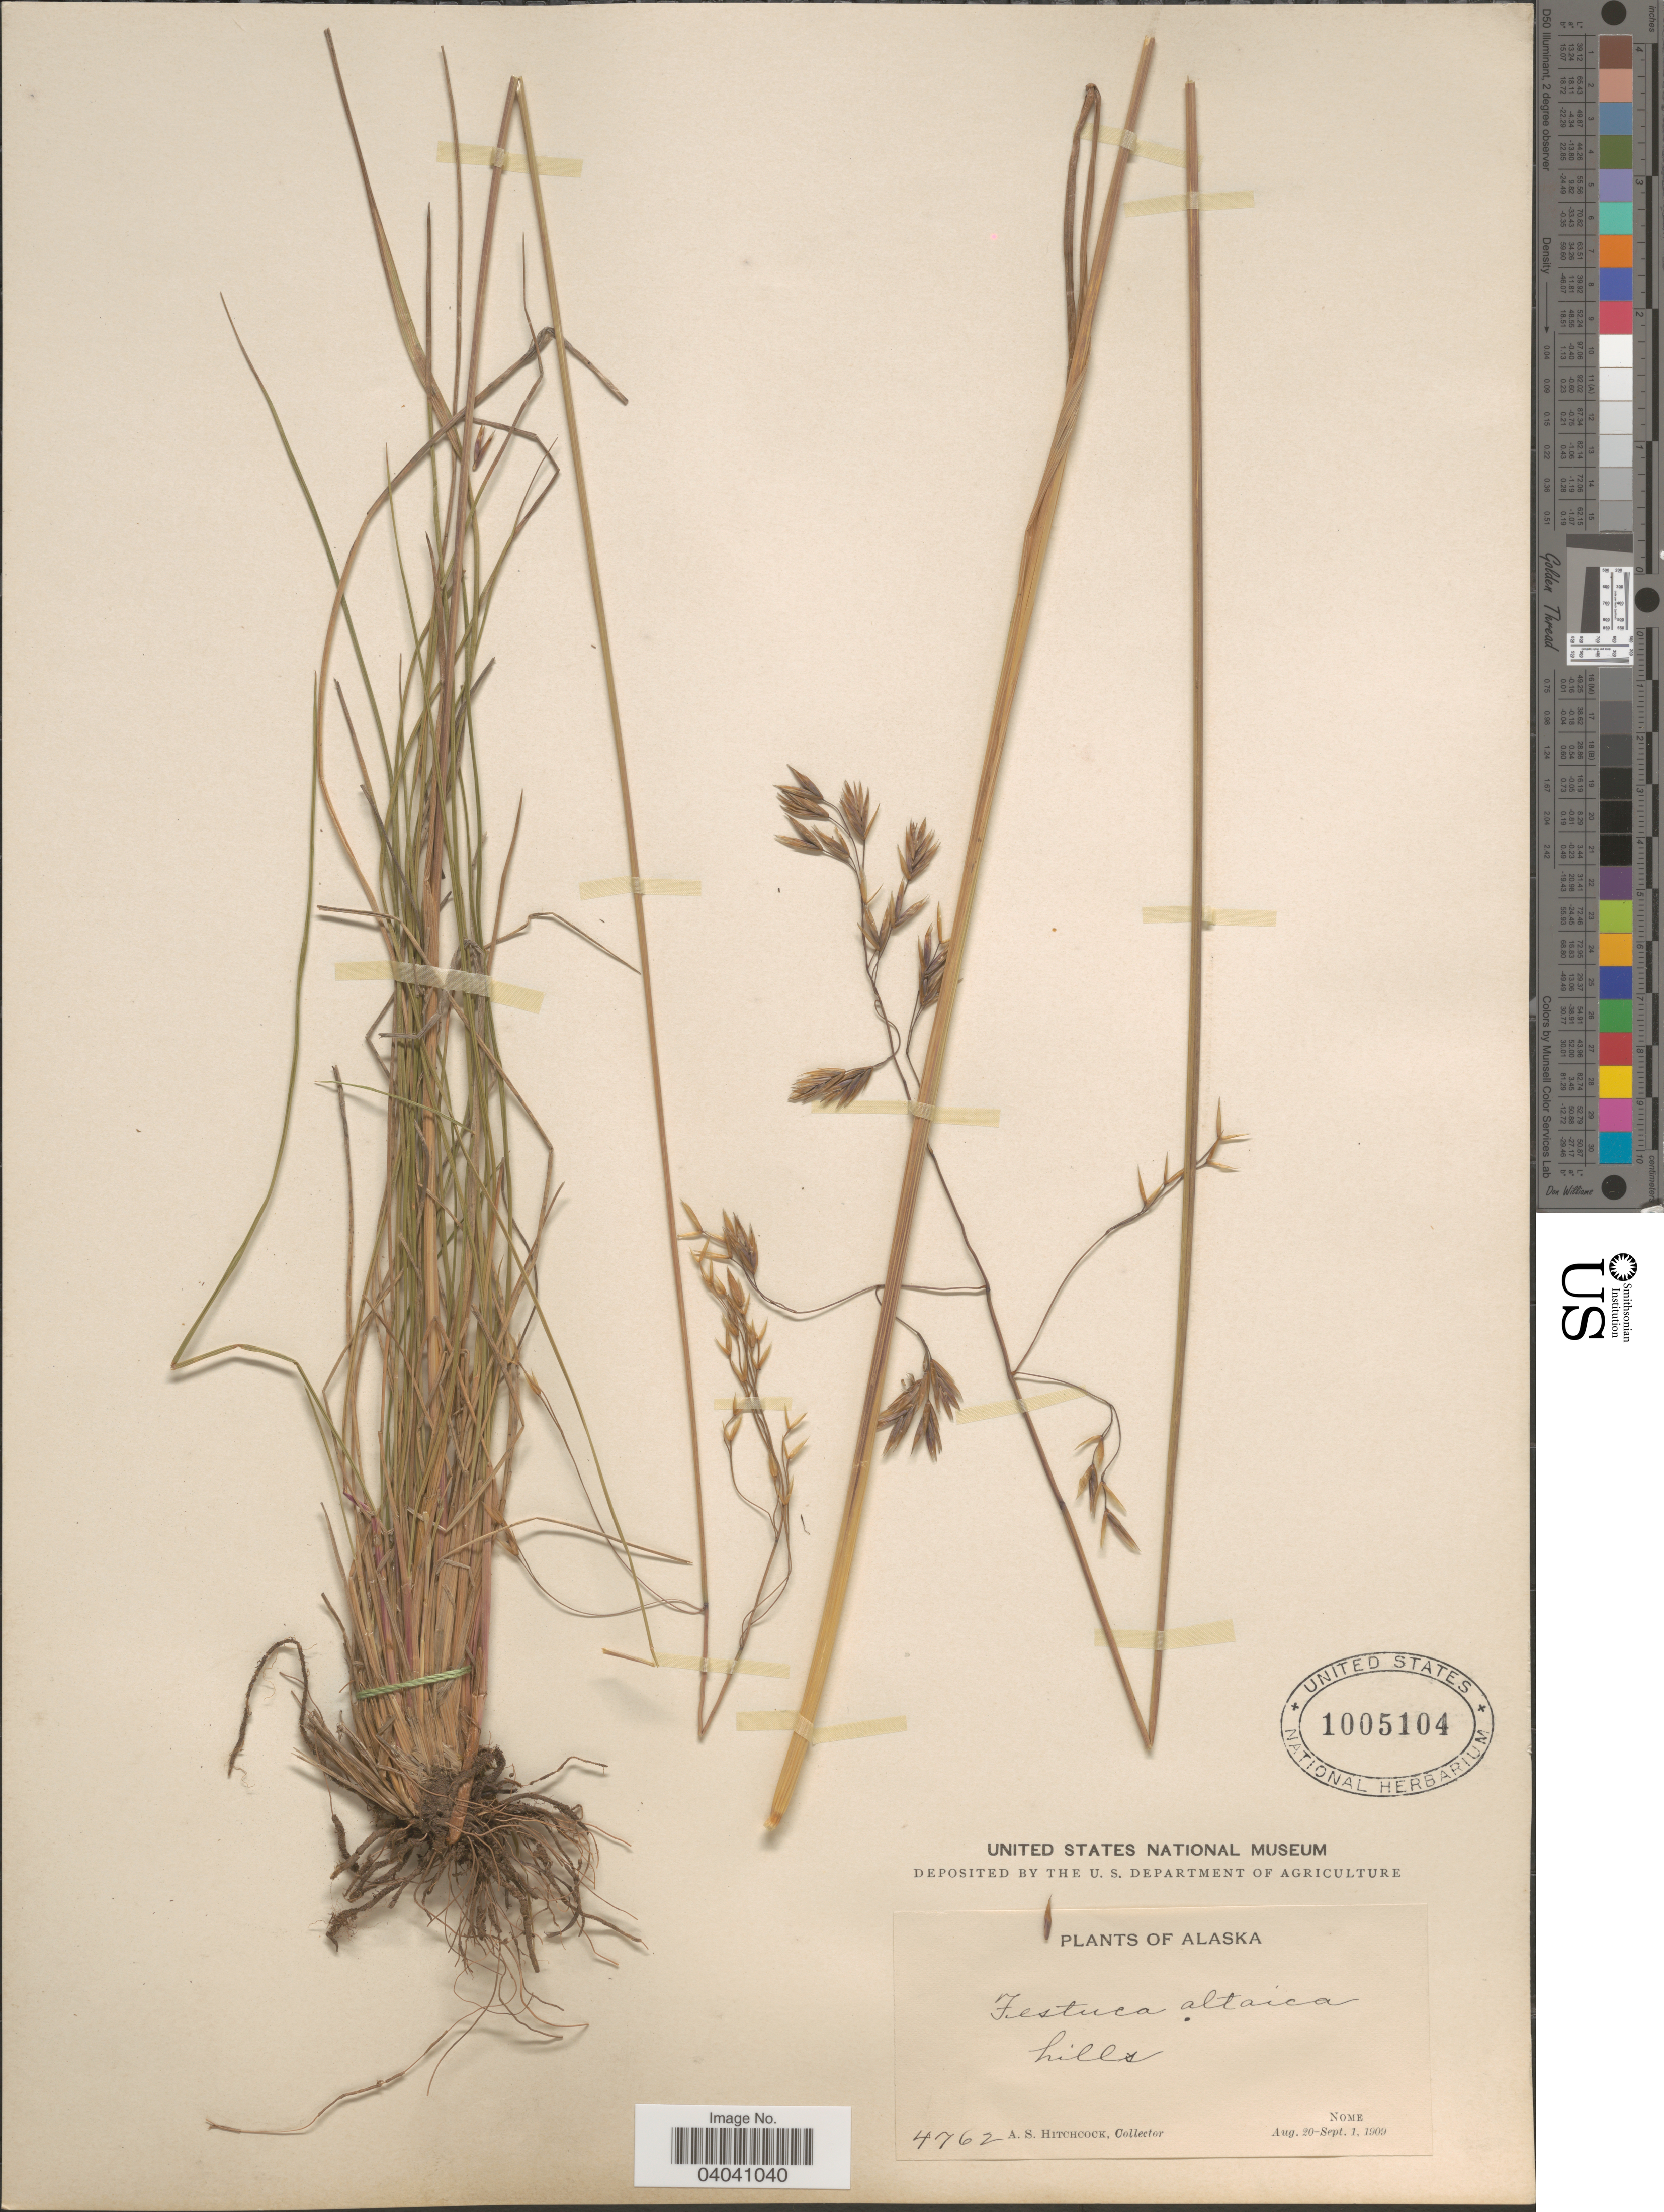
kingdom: Plantae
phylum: Tracheophyta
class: Liliopsida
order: Poales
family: Poaceae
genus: Festuca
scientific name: Festuca altaica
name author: Trin.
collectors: A. S. Hitchcock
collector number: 4762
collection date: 1909-08-20/1909-09-01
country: United States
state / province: Alaska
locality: Nome.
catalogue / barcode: US 1005104